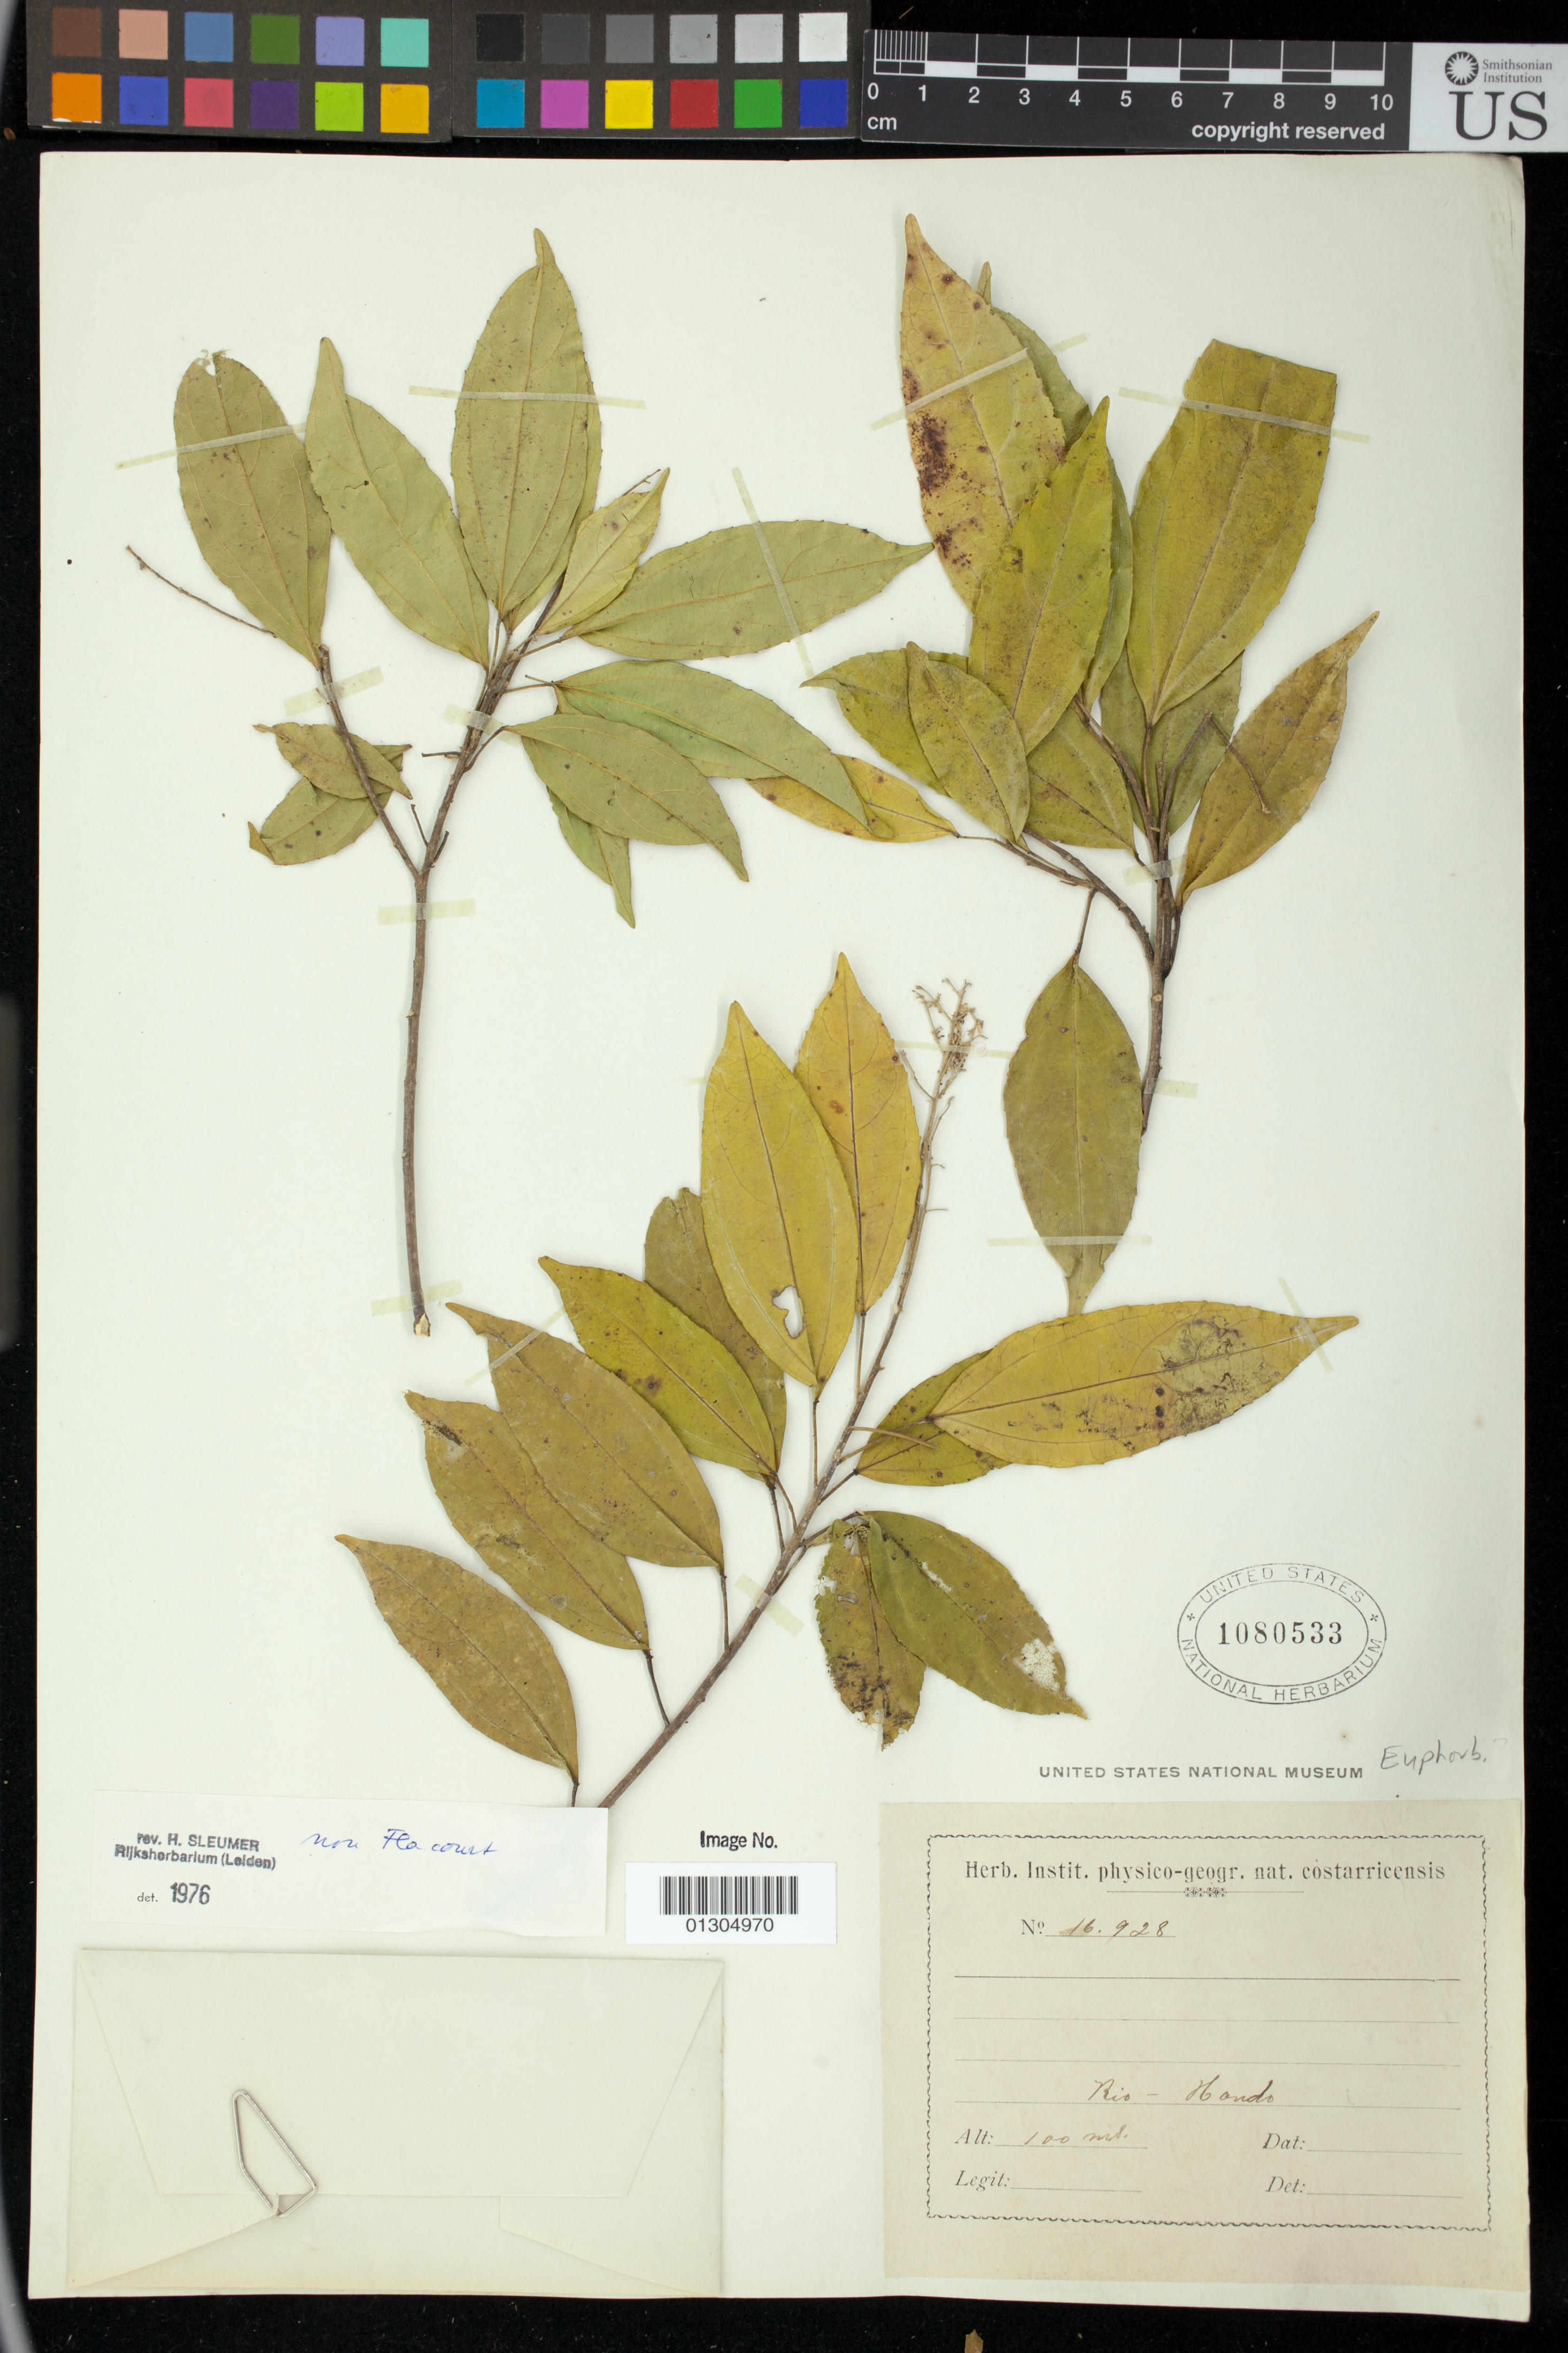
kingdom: Plantae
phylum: Tracheophyta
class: Magnoliopsida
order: Malpighiales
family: Euphorbiaceae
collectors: C. C Wercklé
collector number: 16928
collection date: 1905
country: Costa Rica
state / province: Limón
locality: Rio Hondo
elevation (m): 100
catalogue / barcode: US 1080533